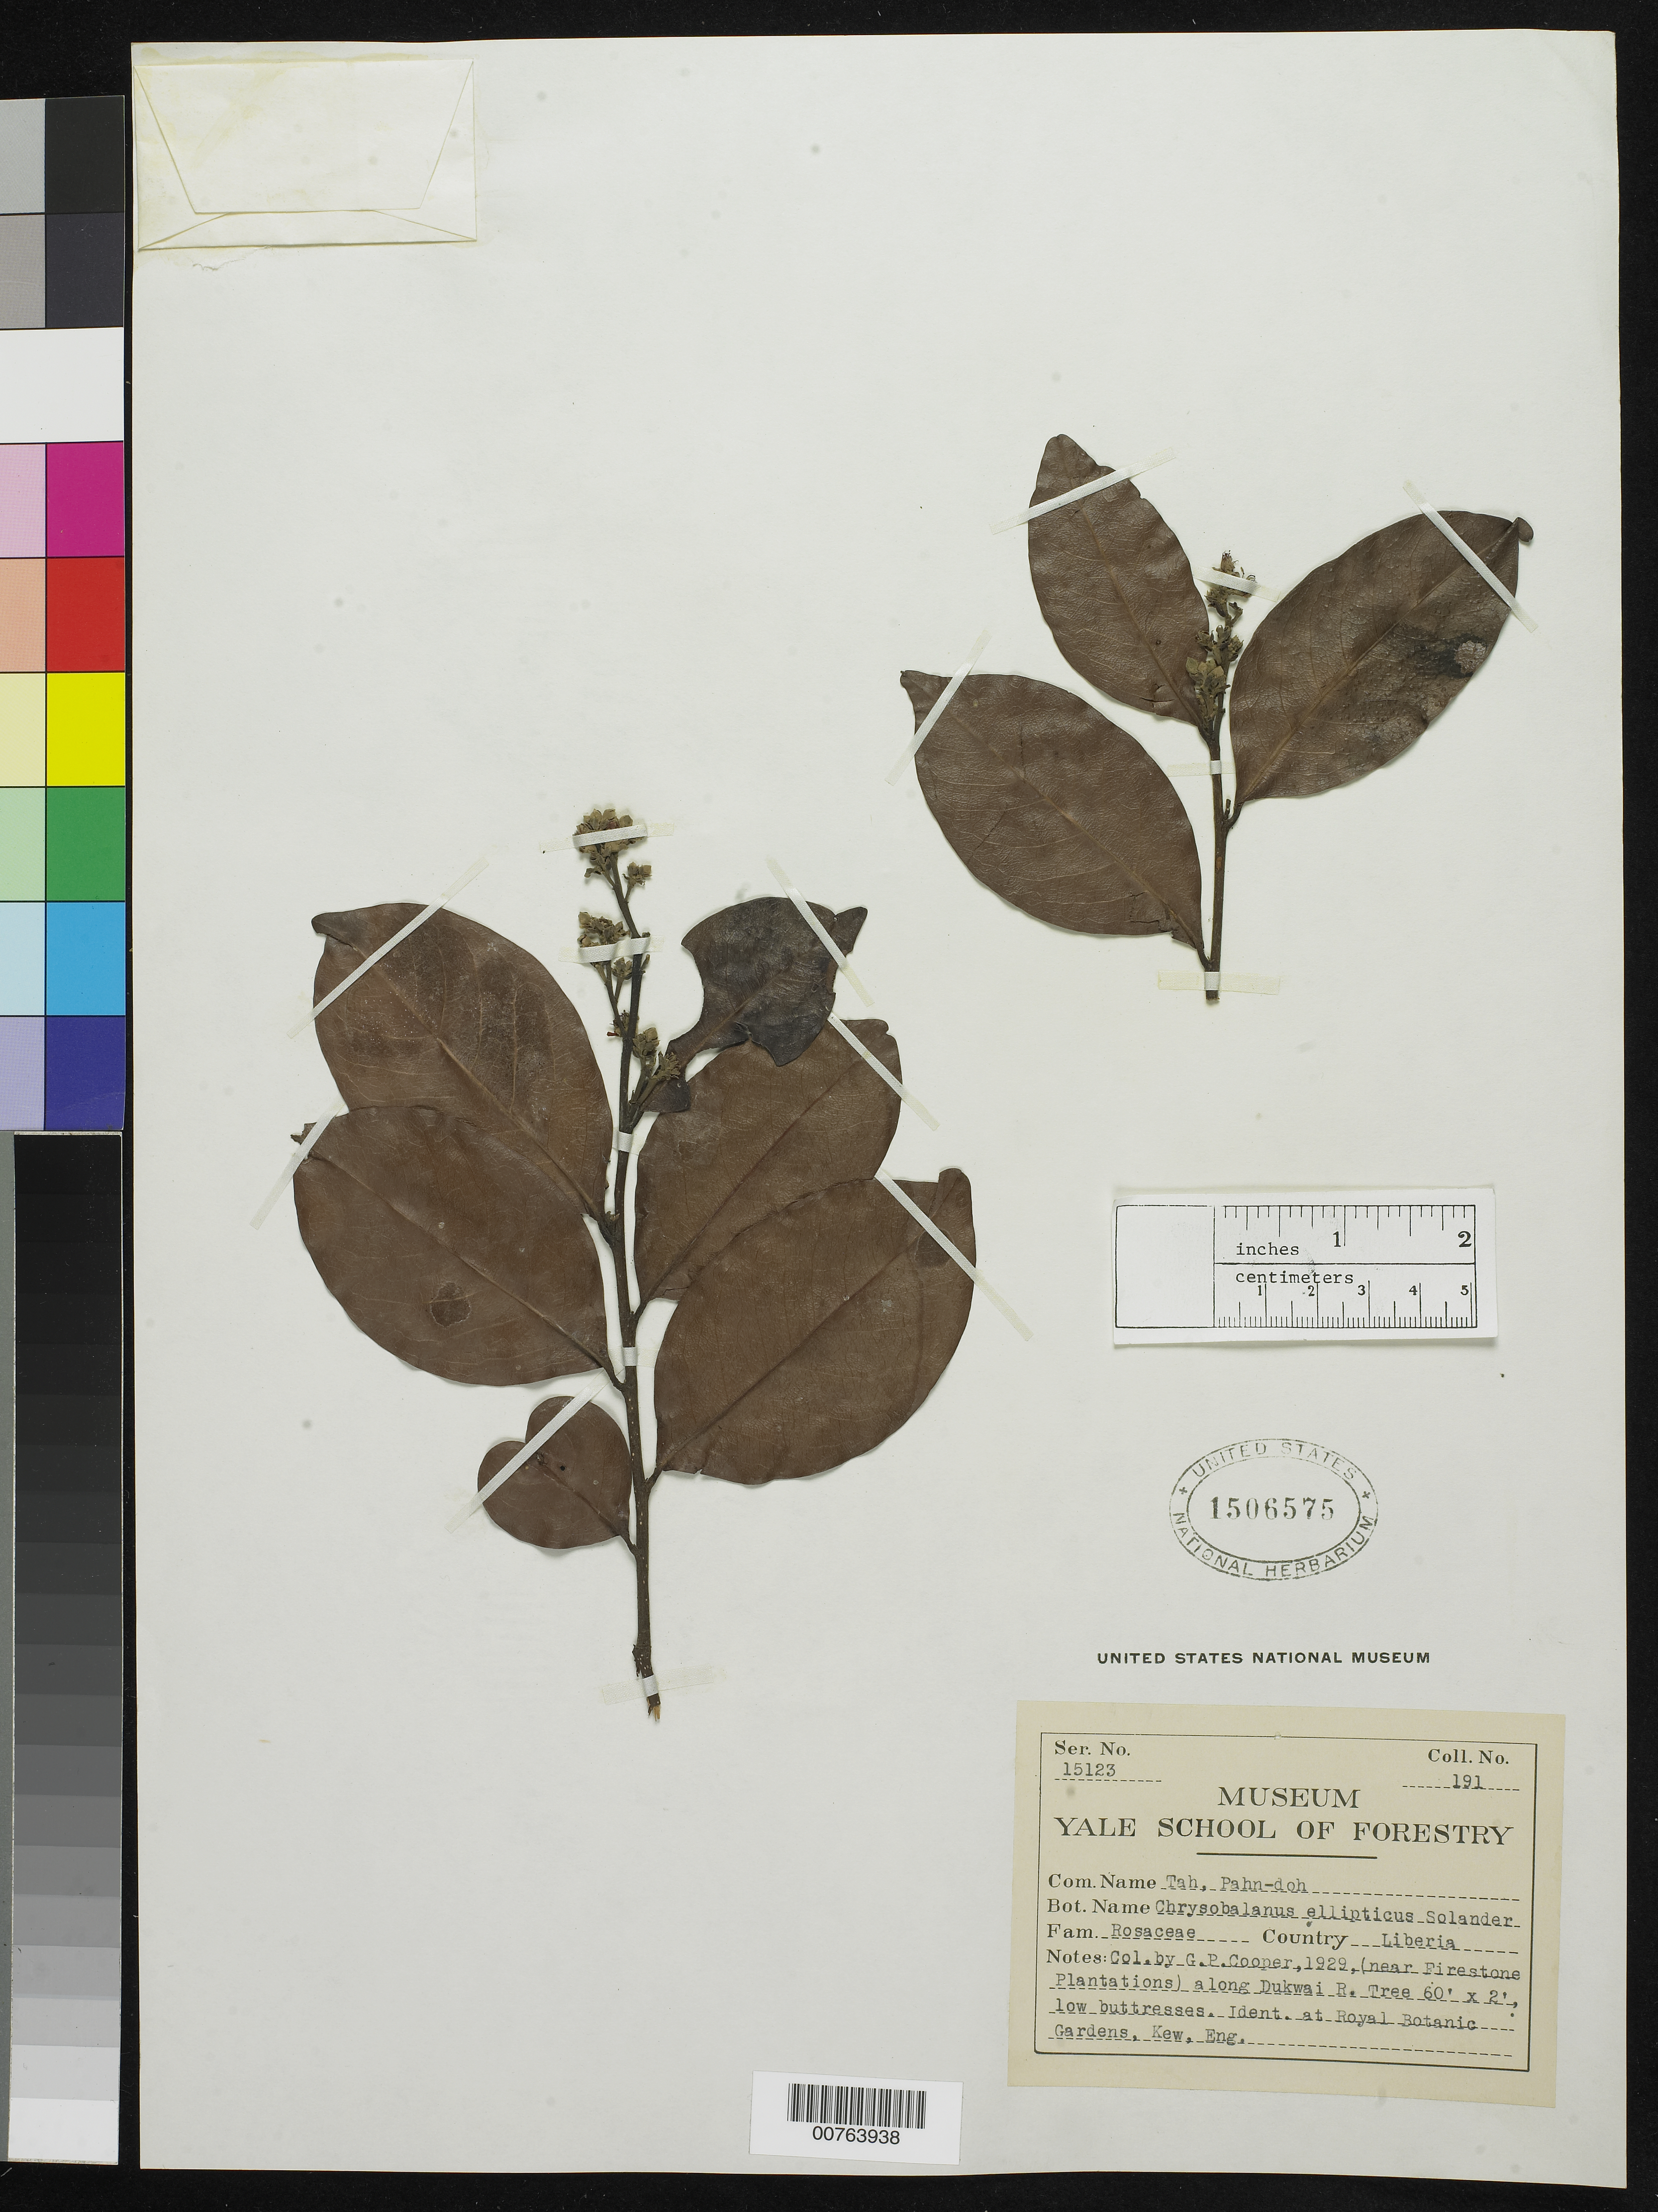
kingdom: Plantae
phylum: Tracheophyta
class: Magnoliopsida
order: Malpighiales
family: Chrysobalanaceae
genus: Chrysobalanus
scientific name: Chrysobalanus ellipticus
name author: Sol. ex Sabine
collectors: G. Cooper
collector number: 191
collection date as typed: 1929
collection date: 1929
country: Liberia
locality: (near Firestone Plantations) along Dukwai River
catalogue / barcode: US 1506575